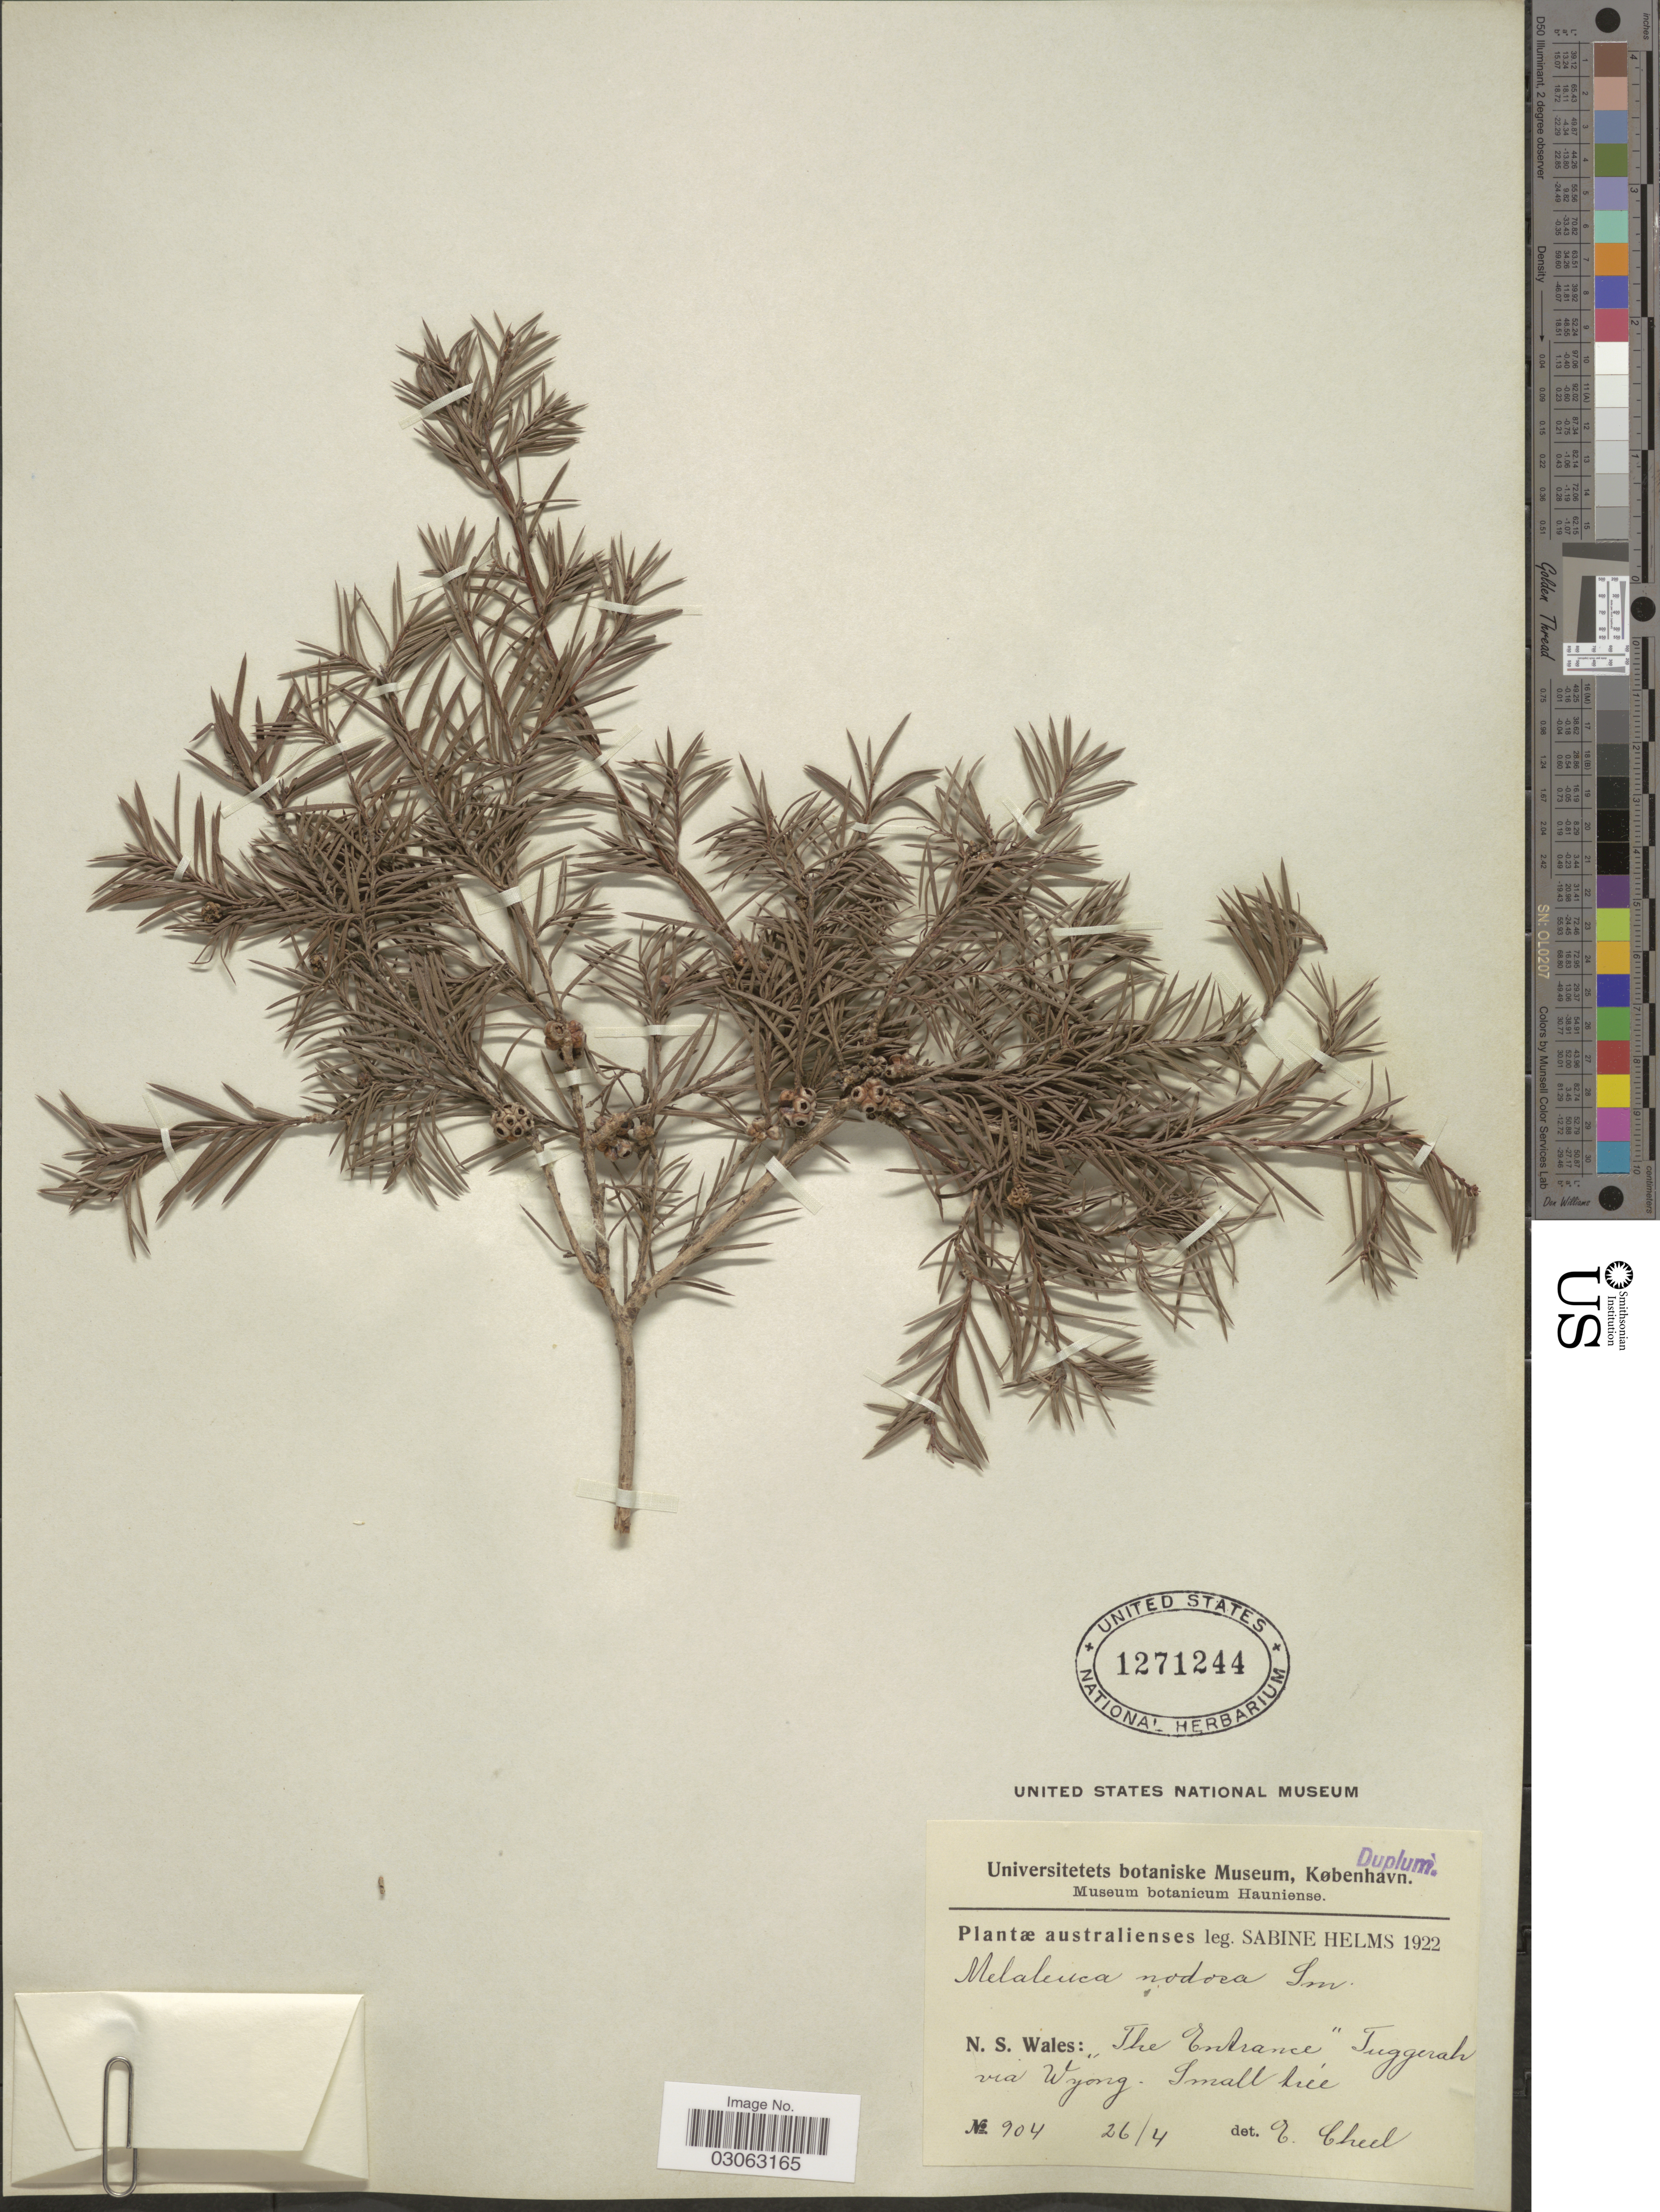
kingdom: Plantae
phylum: Tracheophyta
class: Magnoliopsida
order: Myrtales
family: Myrtaceae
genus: Melaleuca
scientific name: Melaleuca nodosa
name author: (Sol. ex Gaertn.) Sm.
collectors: S. Helms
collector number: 904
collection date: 1922-04-26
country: Australia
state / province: New South Wales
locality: N. S. Wales: "The Entrance" Tuggerah via Wyong.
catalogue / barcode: US 1271244